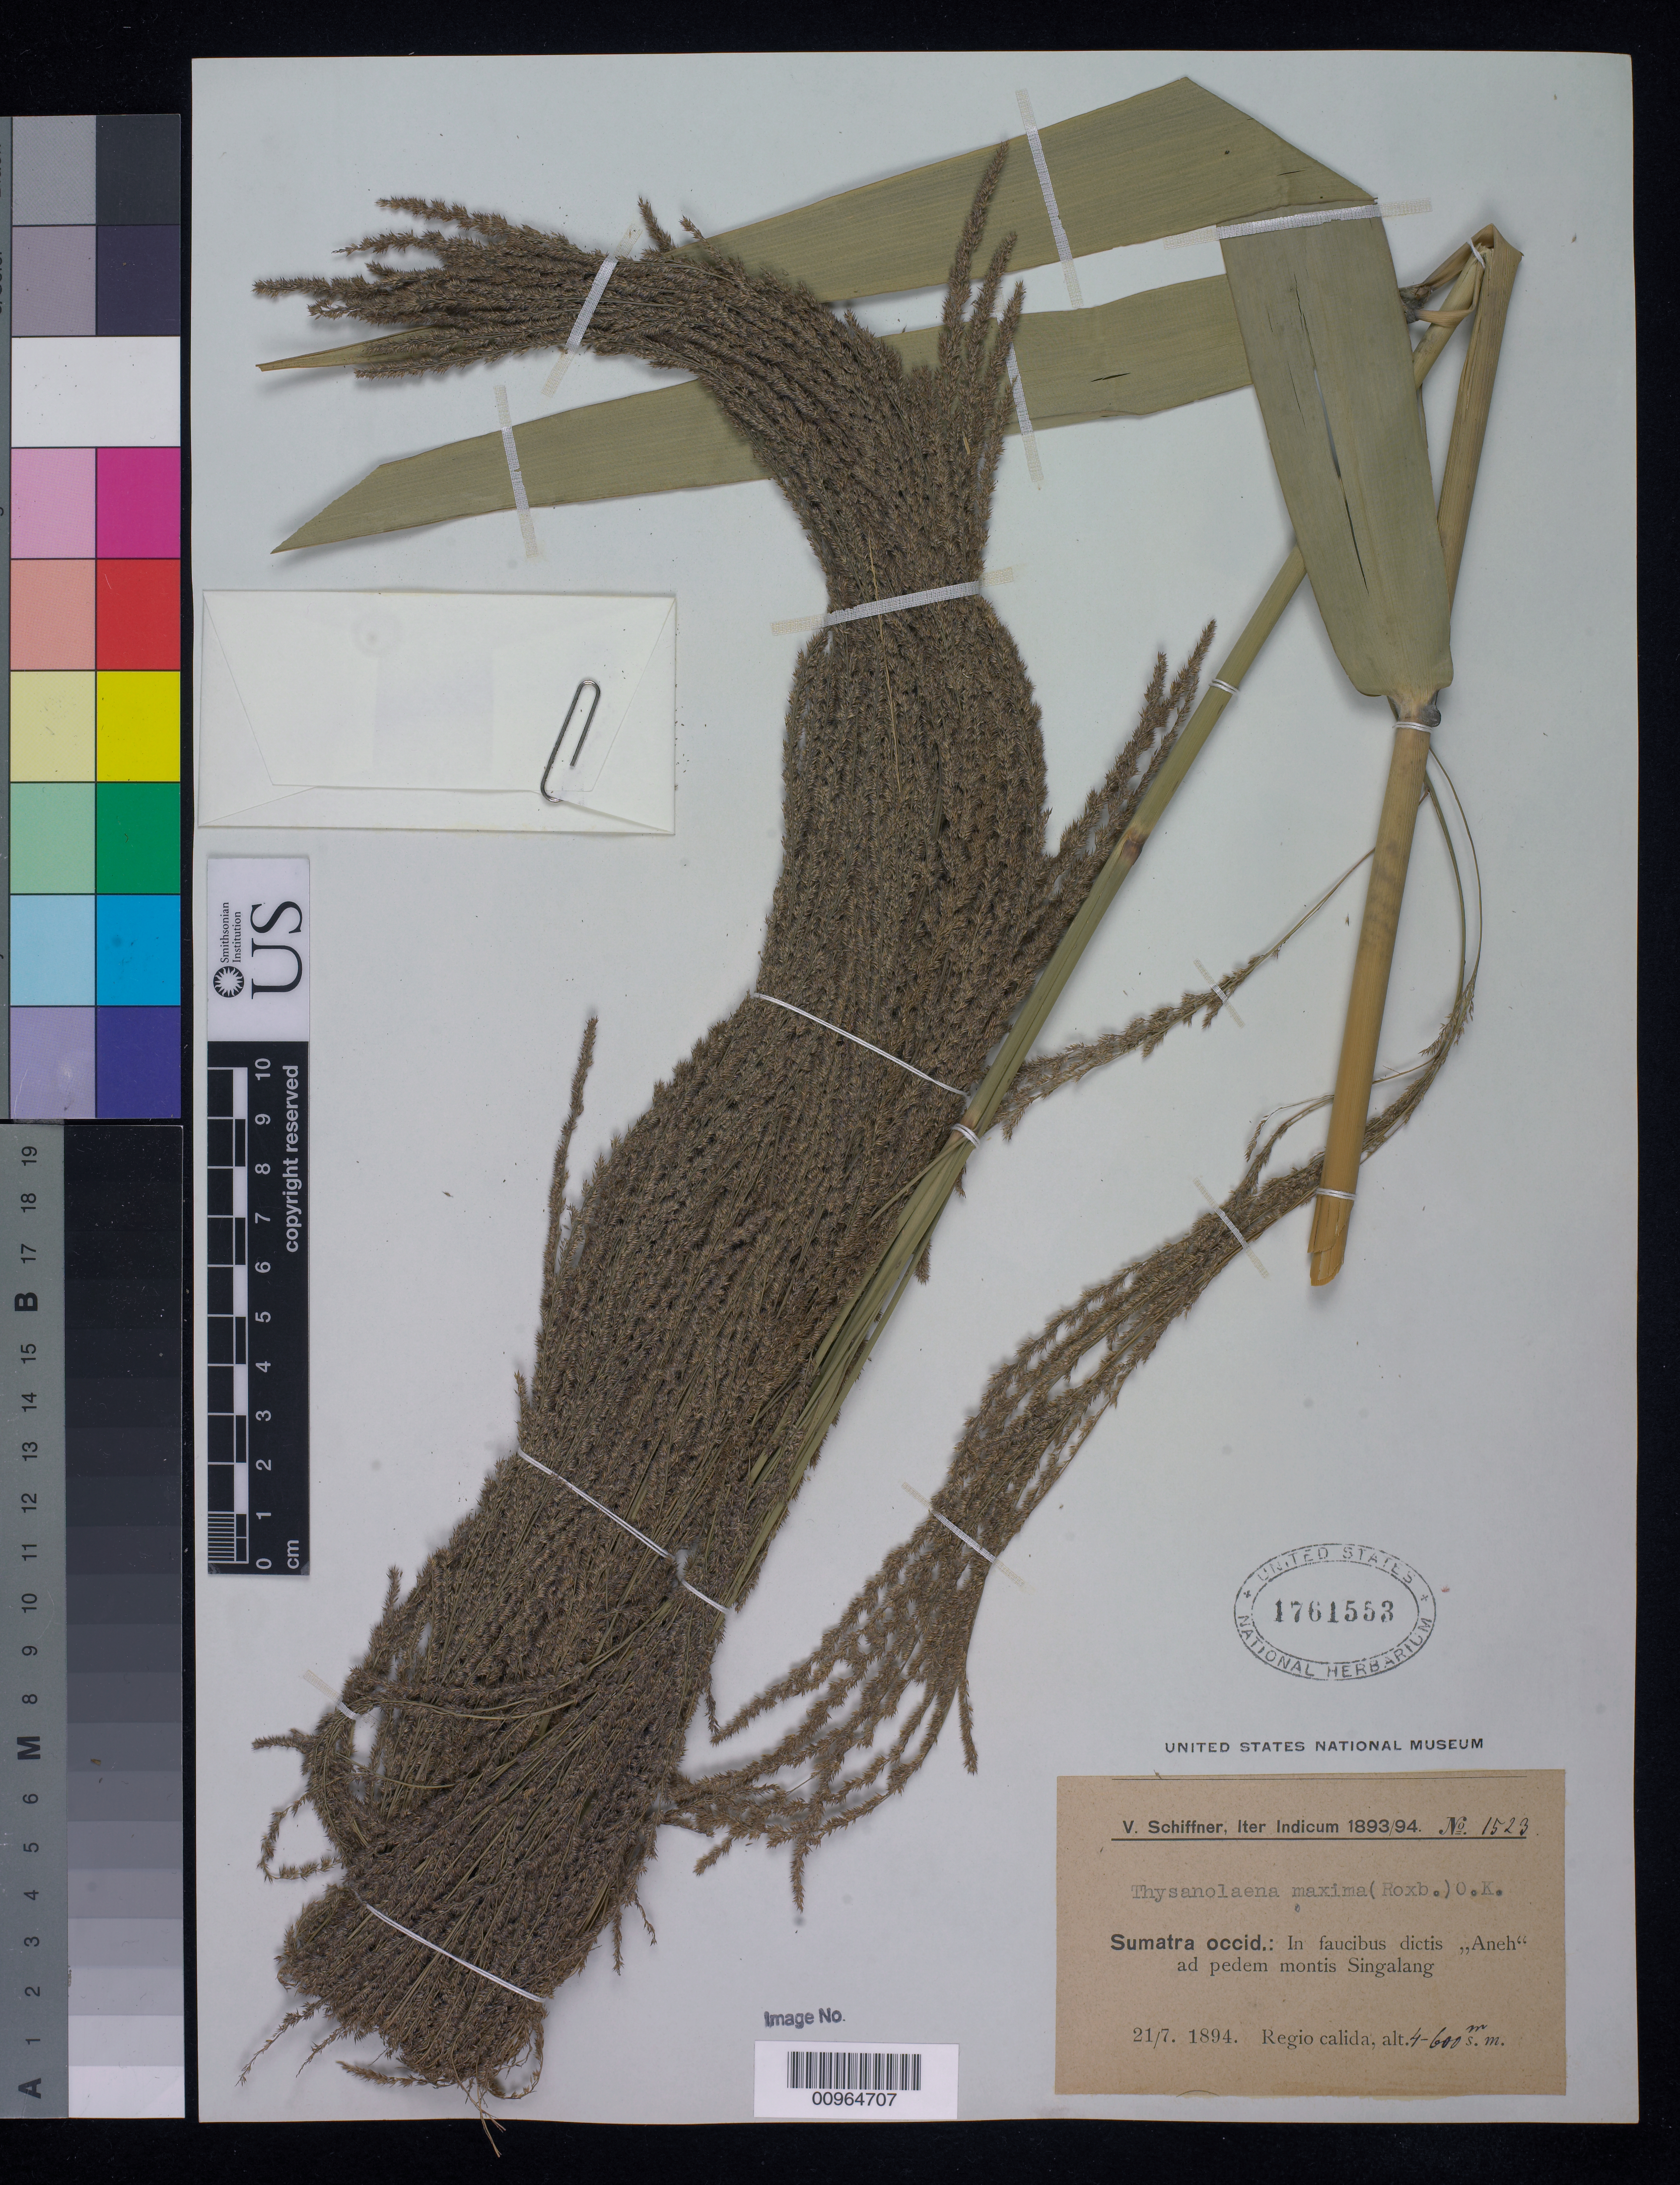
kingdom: Plantae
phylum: Tracheophyta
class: Liliopsida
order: Poales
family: Poaceae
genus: Thysanolaena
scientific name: Thysanolaena latifolia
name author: (Roxb. ex Hornem.) Honda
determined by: Poaceae Reorganization Project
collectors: V. F. Schiffner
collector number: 1523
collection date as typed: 21 Jul 1894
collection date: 1894-07-21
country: Indonesia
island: Sumatra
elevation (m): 4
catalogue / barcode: US 1761553